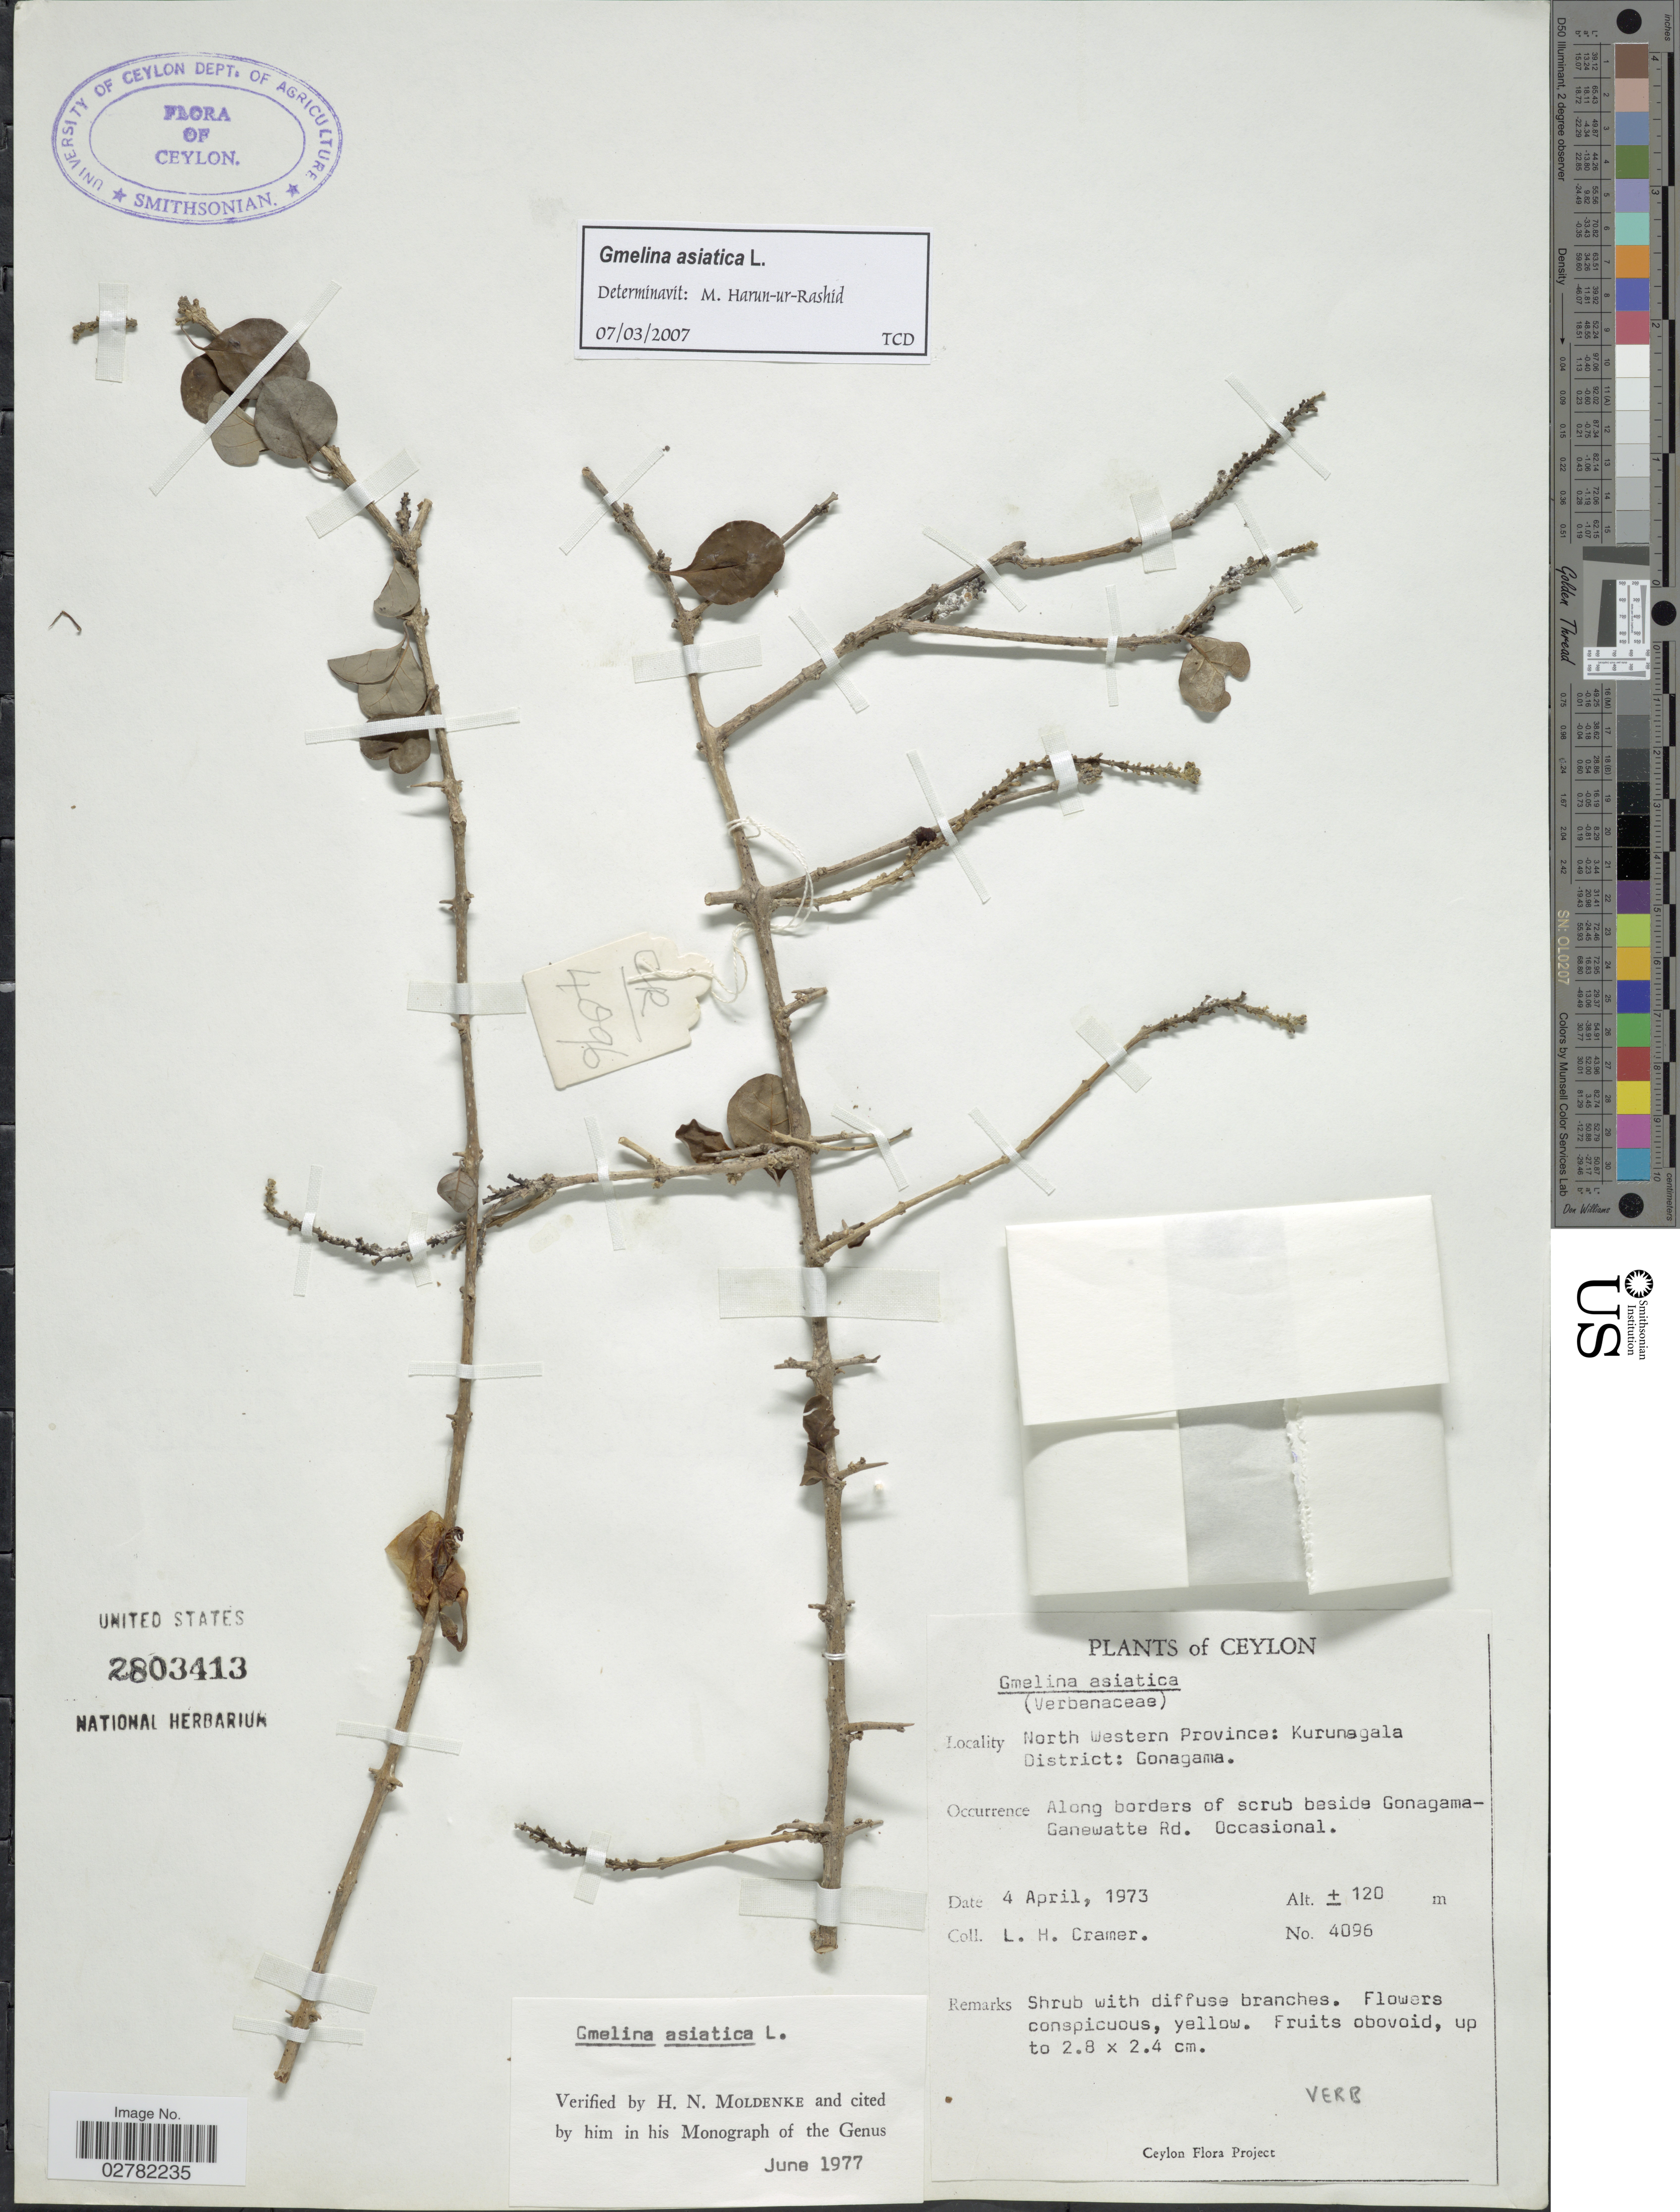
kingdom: Plantae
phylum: Tracheophyta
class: Magnoliopsida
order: Lamiales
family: Lamiaceae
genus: Gmelina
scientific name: Gmelina asiatica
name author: L.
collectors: L. H. Cramer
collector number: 4096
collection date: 1973-04-04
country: Sri Lanka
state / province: North Western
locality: Ceylon. North Western Province: Kurunagala District: Gonagama. Along borders of scrub beside Gonagama-Ganewatte Rd.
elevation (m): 120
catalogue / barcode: US 2803413